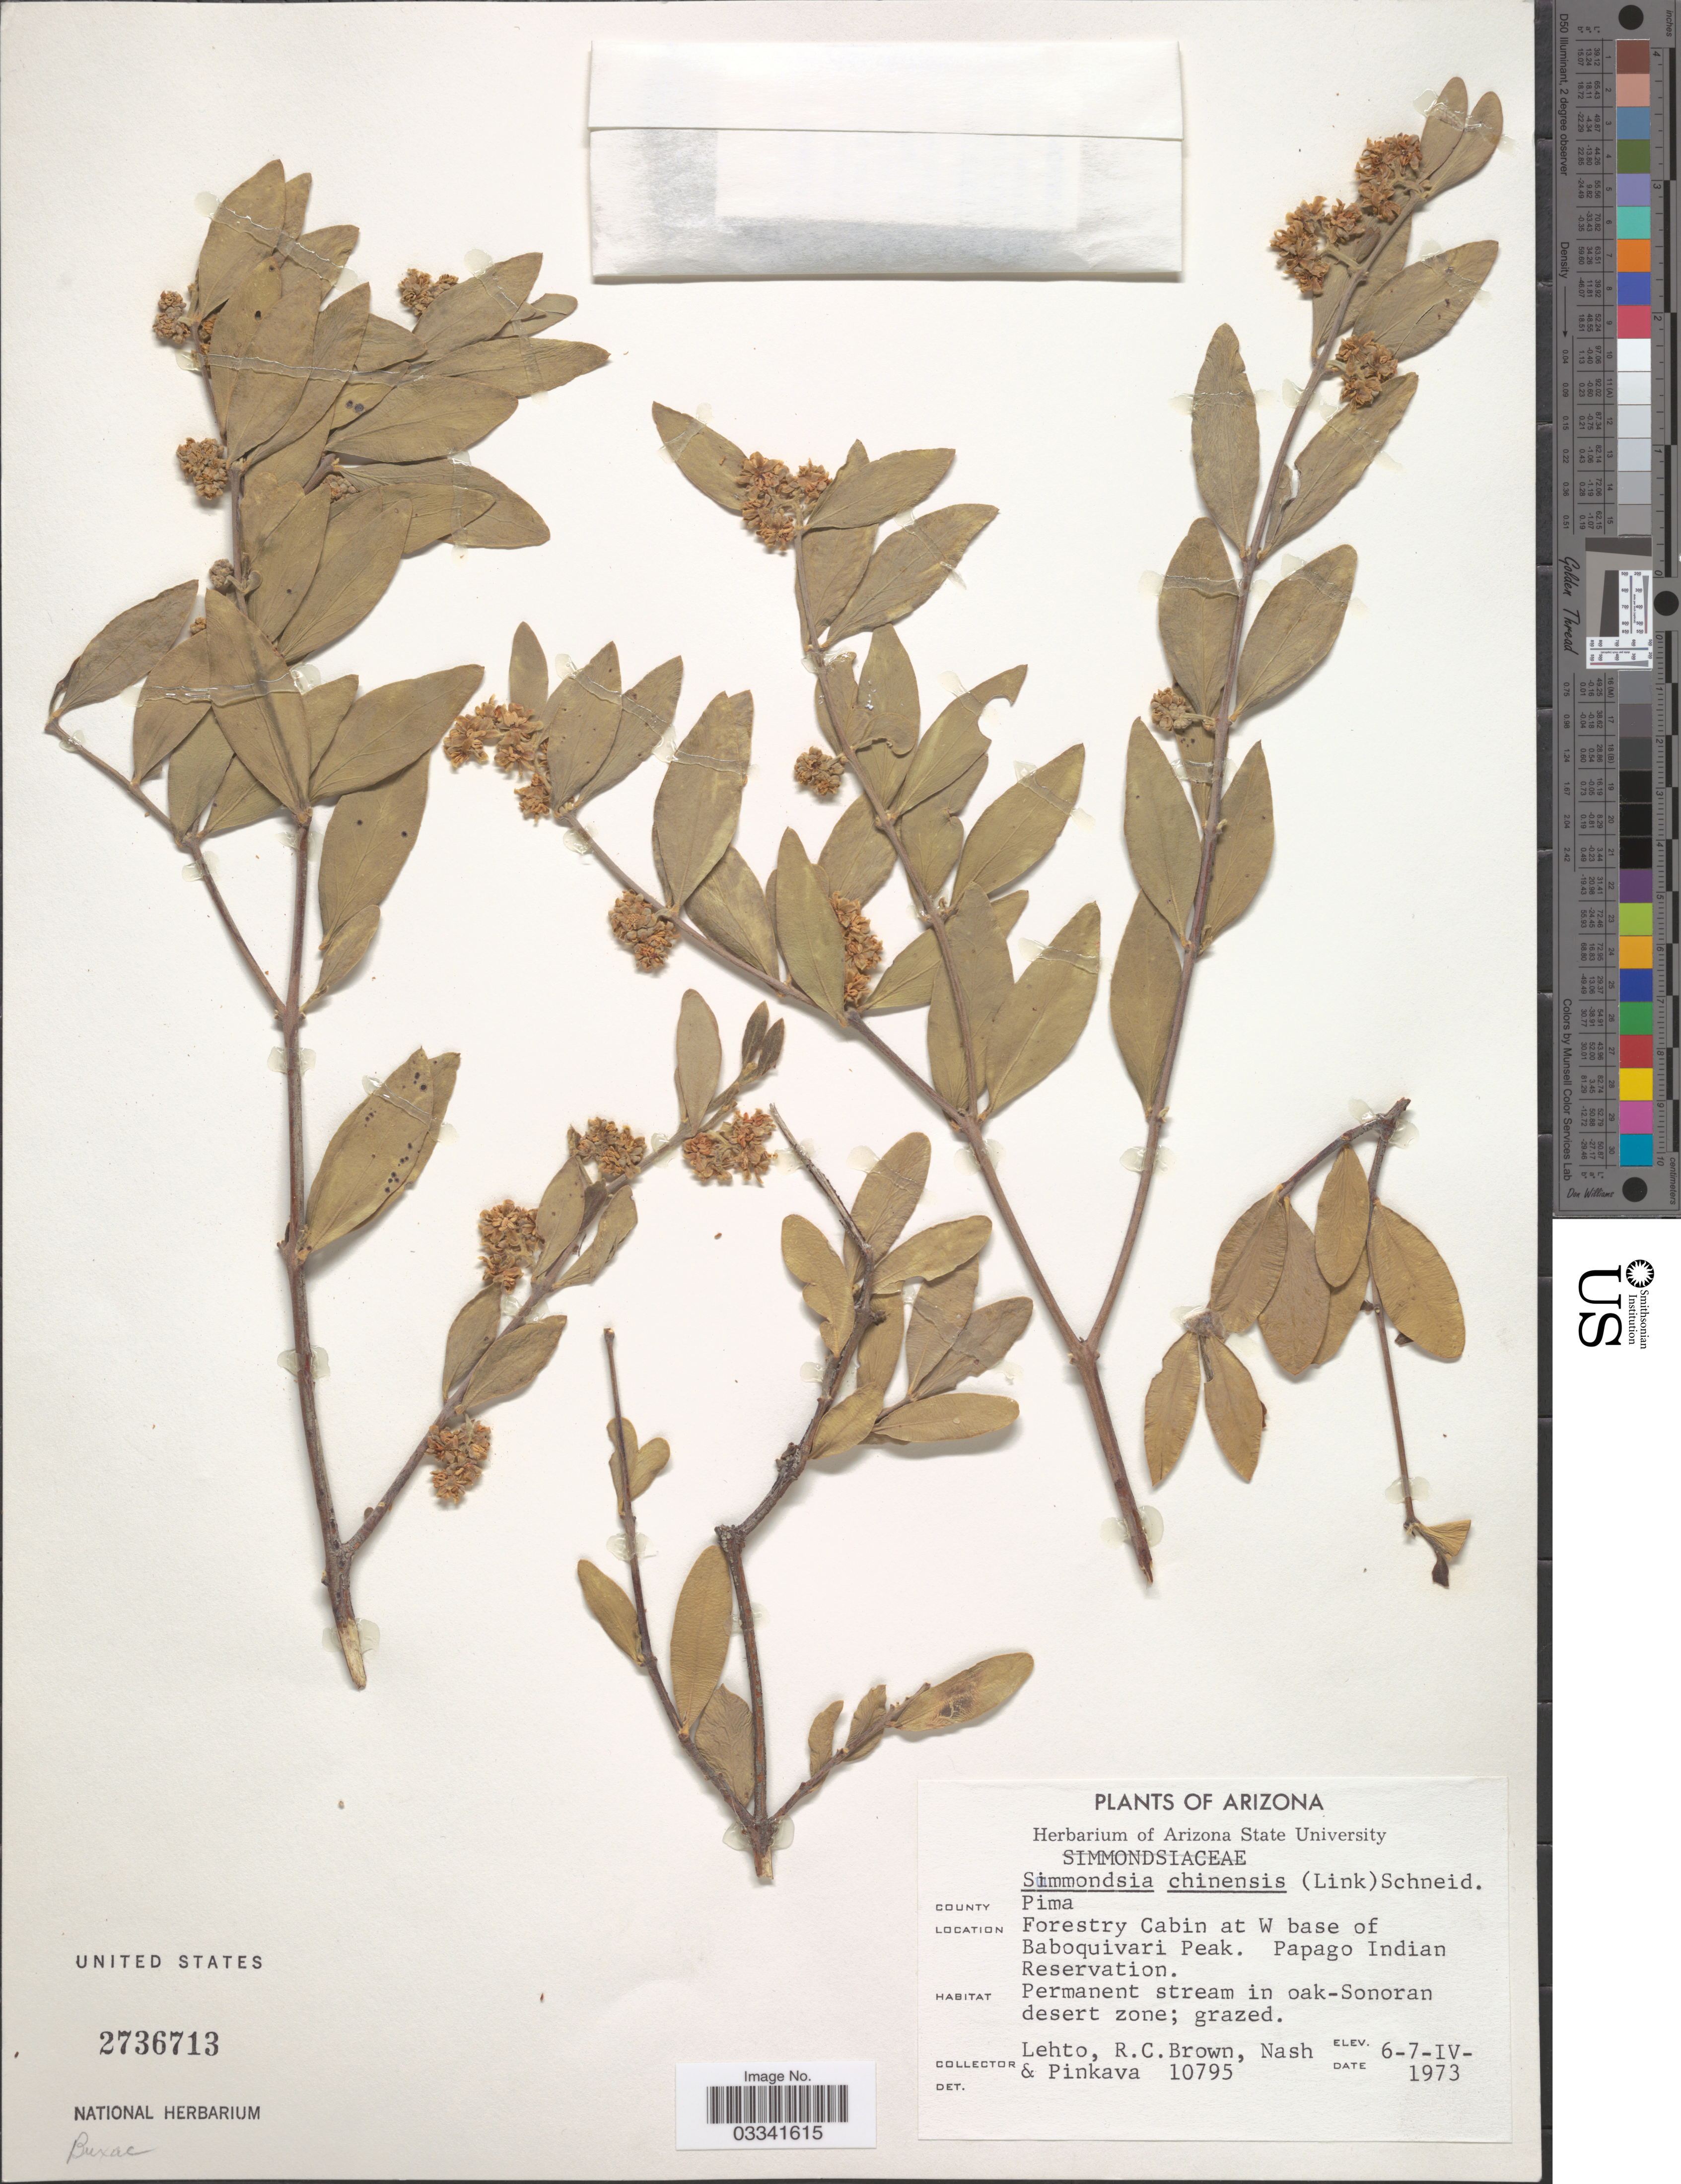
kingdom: Plantae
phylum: Tracheophyta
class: Magnoliopsida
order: Caryophyllales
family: Simmondsiaceae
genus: Simmondsia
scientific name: Simmondsia chinensis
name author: (Link) C.K. Schneid.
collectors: -. Lehto, R. C. Brown, -- Nash & -. Pinkava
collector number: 10795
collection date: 1973-04-06/1973-04-07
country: United States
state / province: Arizona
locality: County Pima. Forestry Cabin at W base of Baboquivari Peak. Papago Indian Reservation. Permanent stream in oak-Sonoran desert zone.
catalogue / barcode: US 2736713